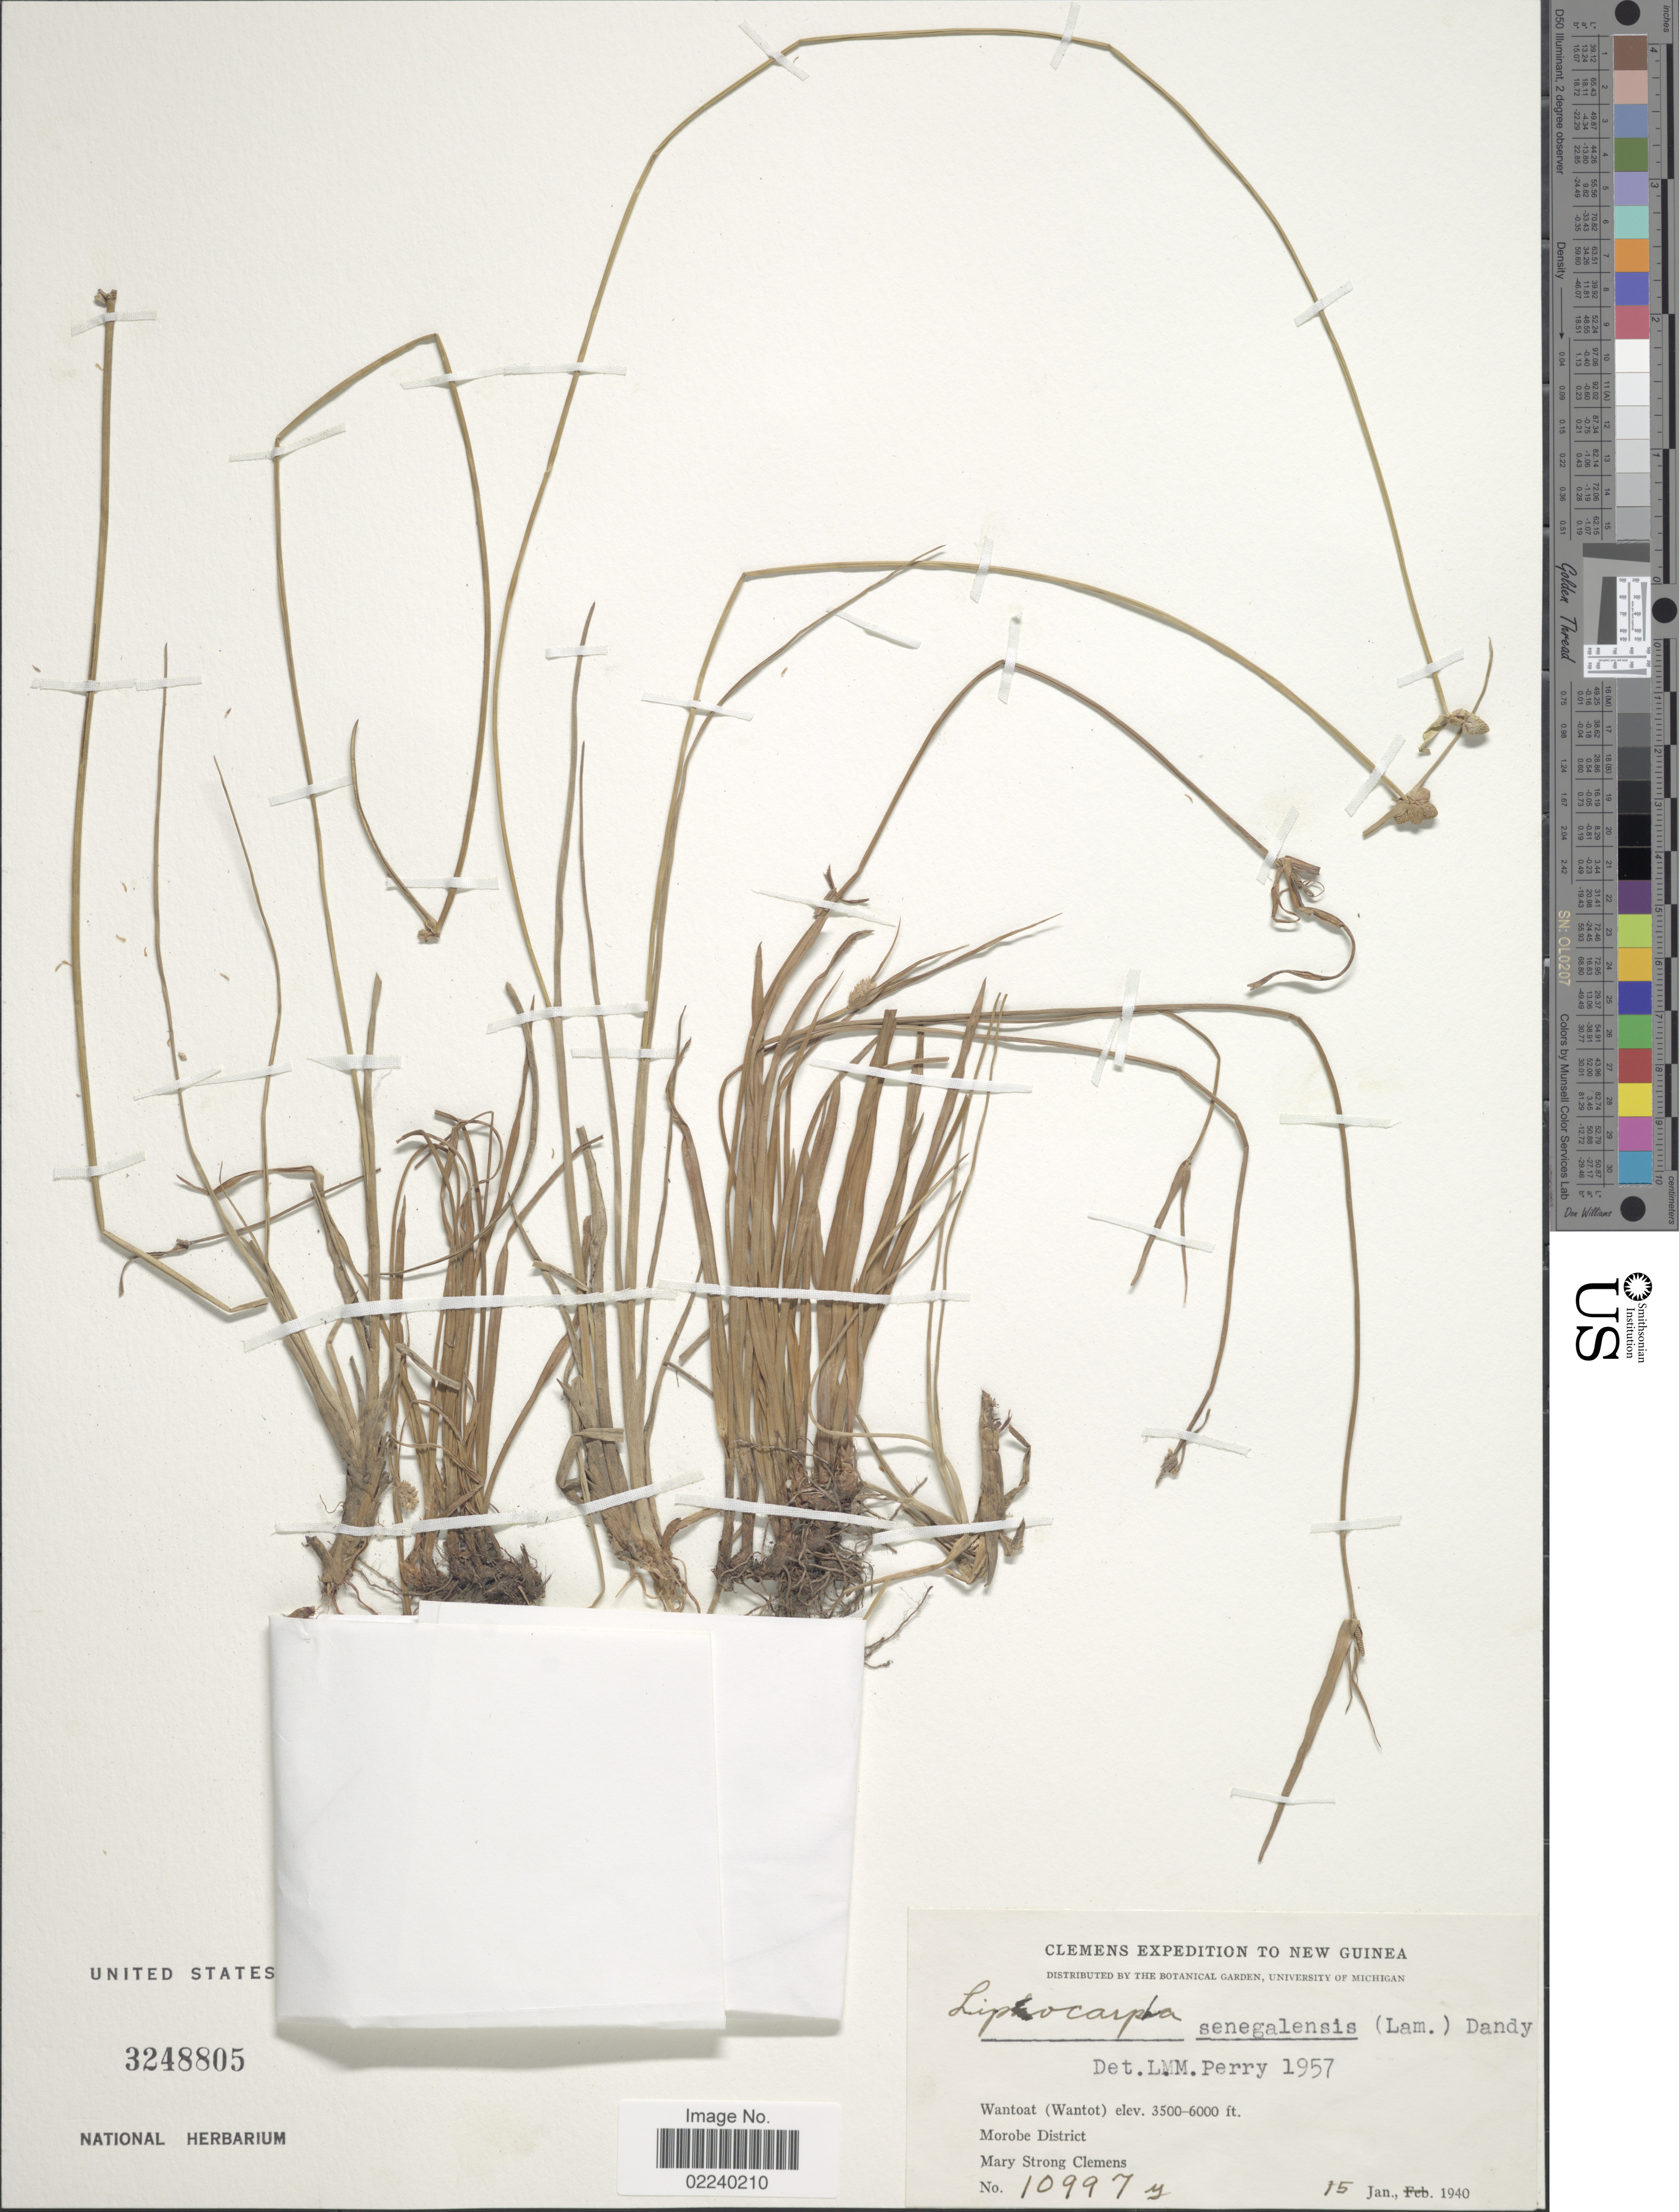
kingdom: Plantae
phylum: Tracheophyta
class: Liliopsida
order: Poales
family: Cyperaceae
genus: Cyperus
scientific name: Cyperus albescens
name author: (Steud.) Larridon & Govaerts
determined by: Strong, M. T., (US), Smithsonian Institution - National Museum of Natural History (UNITED STATES)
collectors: M. S. Clemens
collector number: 10997J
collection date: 1940-01-15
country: Papua New Guinea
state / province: Morobe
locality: Wantoat (Wantot) Morobe District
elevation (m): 1067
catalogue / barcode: US 3248805